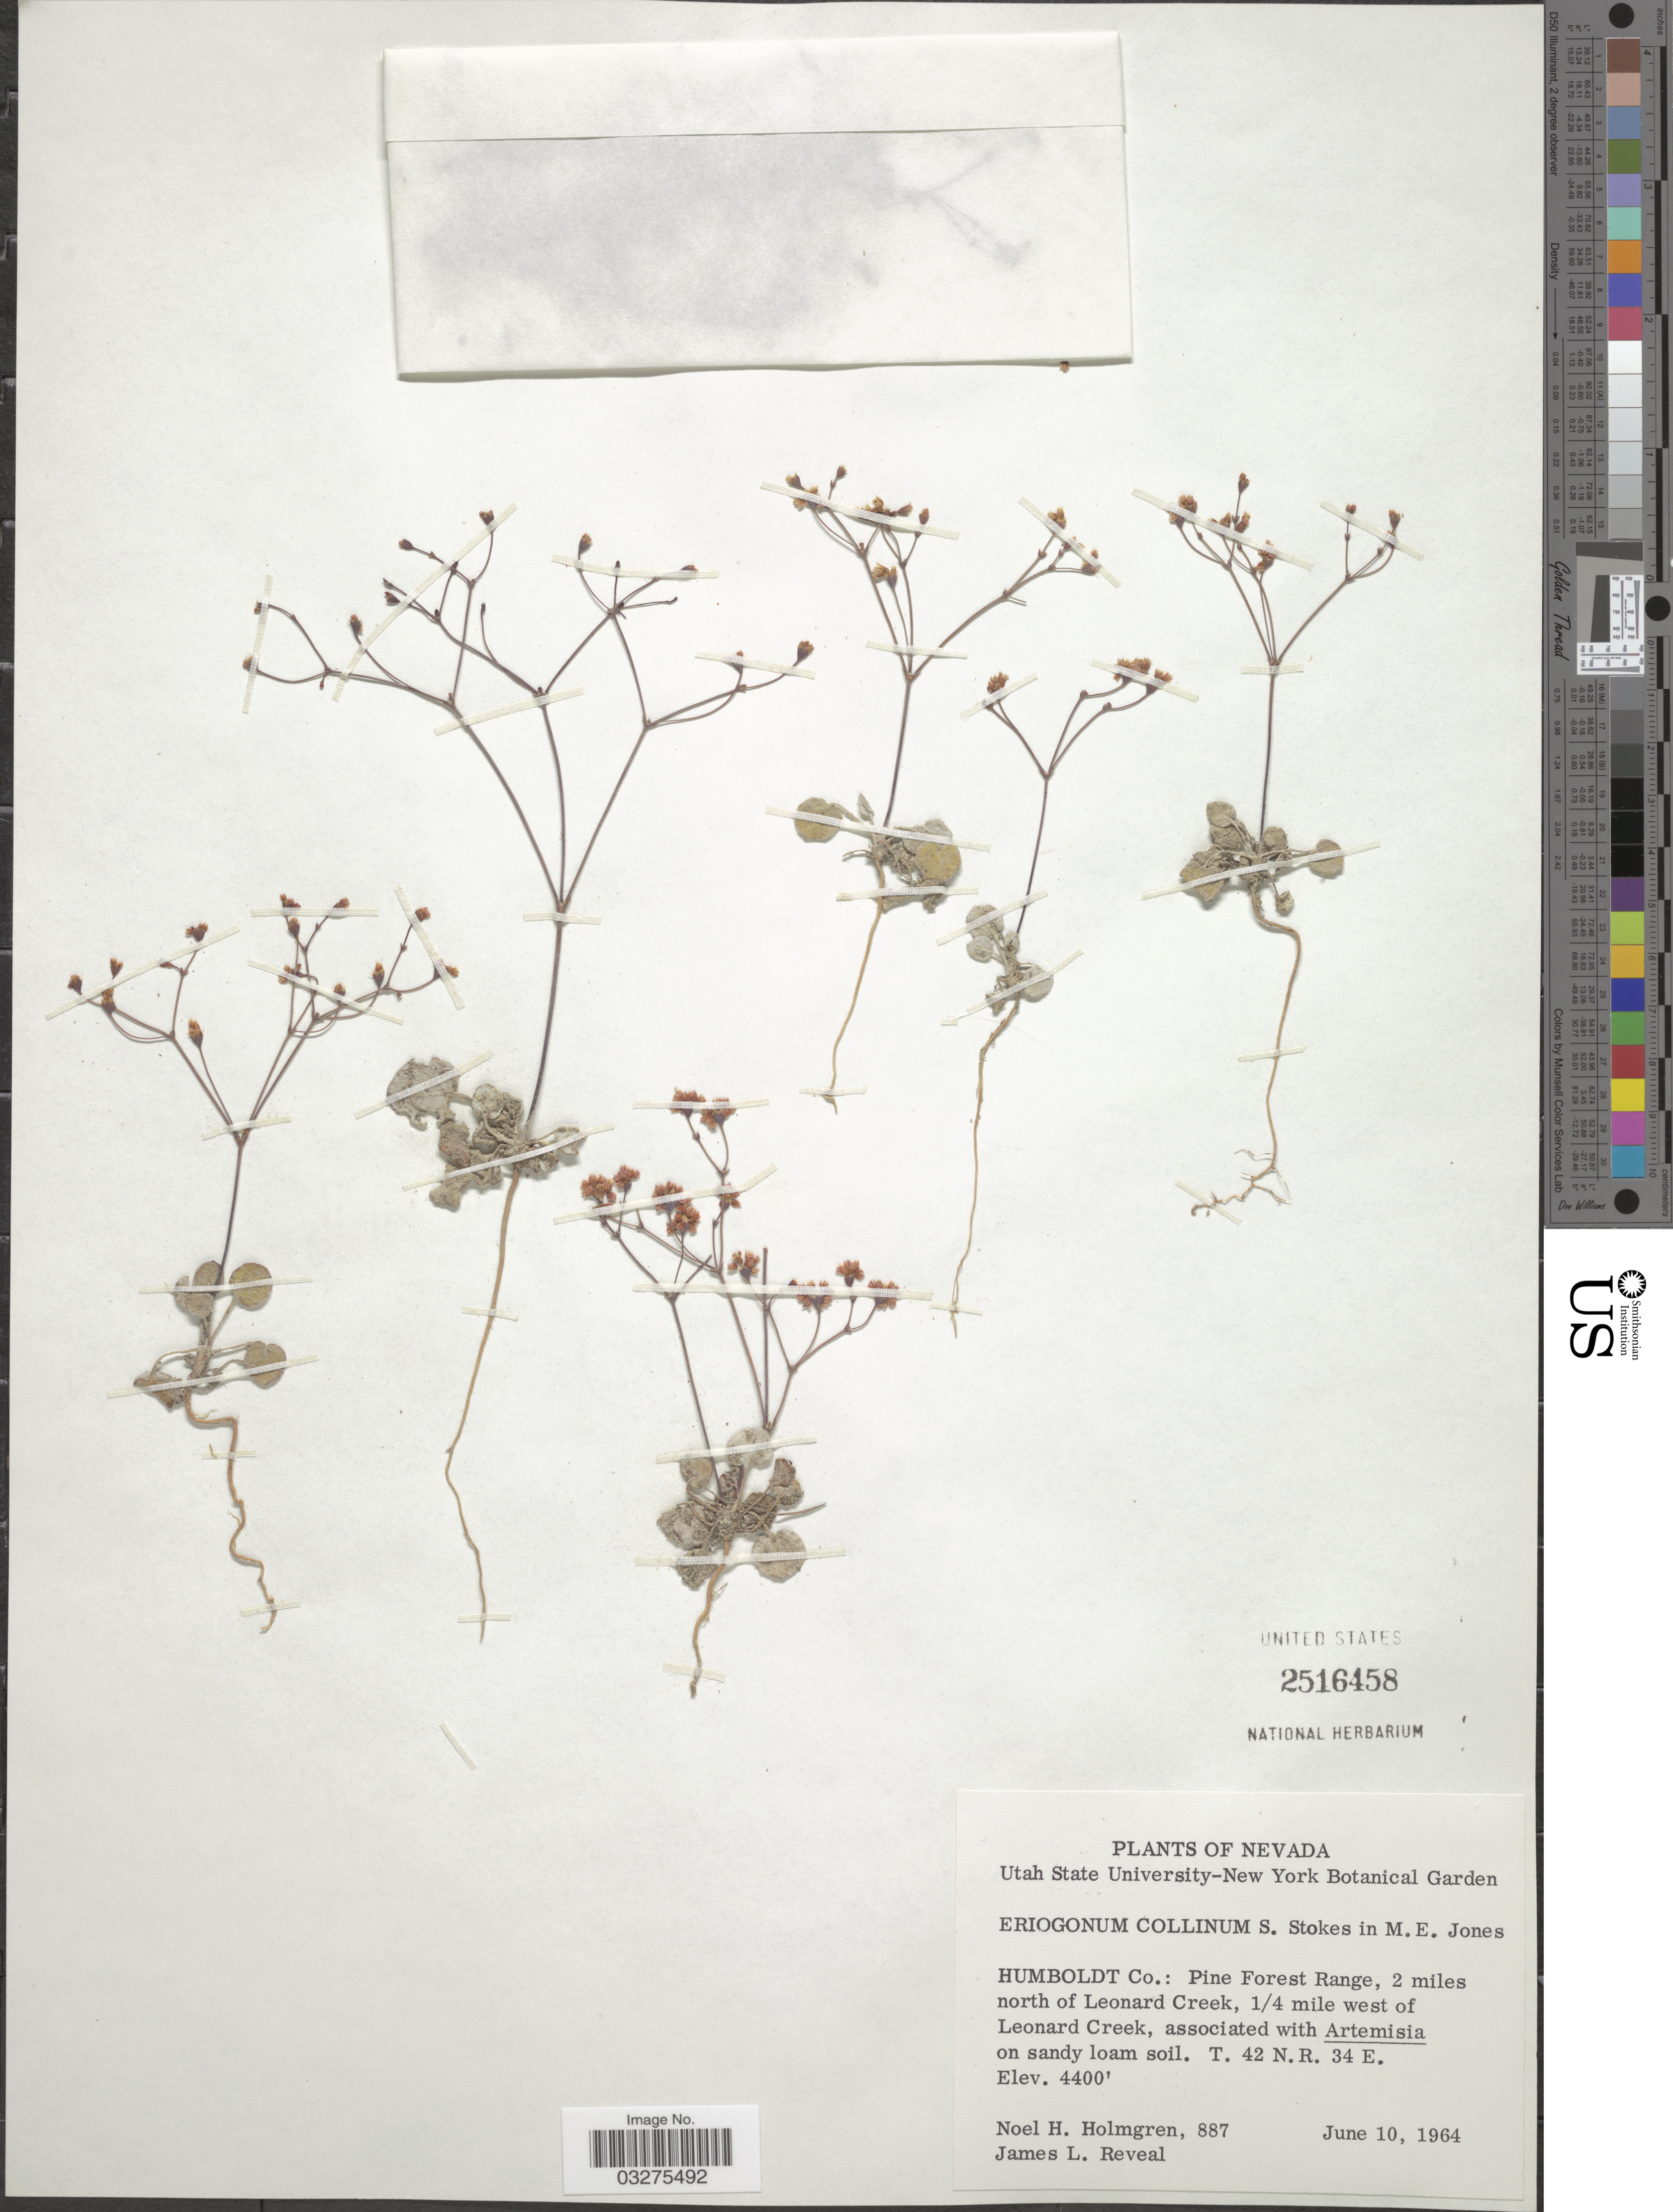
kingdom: Plantae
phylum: Tracheophyta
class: Magnoliopsida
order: Caryophyllales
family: Polygonaceae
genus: Eriogonum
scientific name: Eriogonum collinum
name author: S. Stokes ex M.E. Jones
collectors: N. H. Holmgren & J. L. Reveal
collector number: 887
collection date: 1964-06-10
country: United States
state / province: Nevada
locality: Humboldt Co.: Pine Forest Range, 2 miles north of Leonard Creek, ¼ mile west of Leonard Creek. T. 42 N. R. 34. E.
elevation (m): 1341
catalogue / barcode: US 2516458